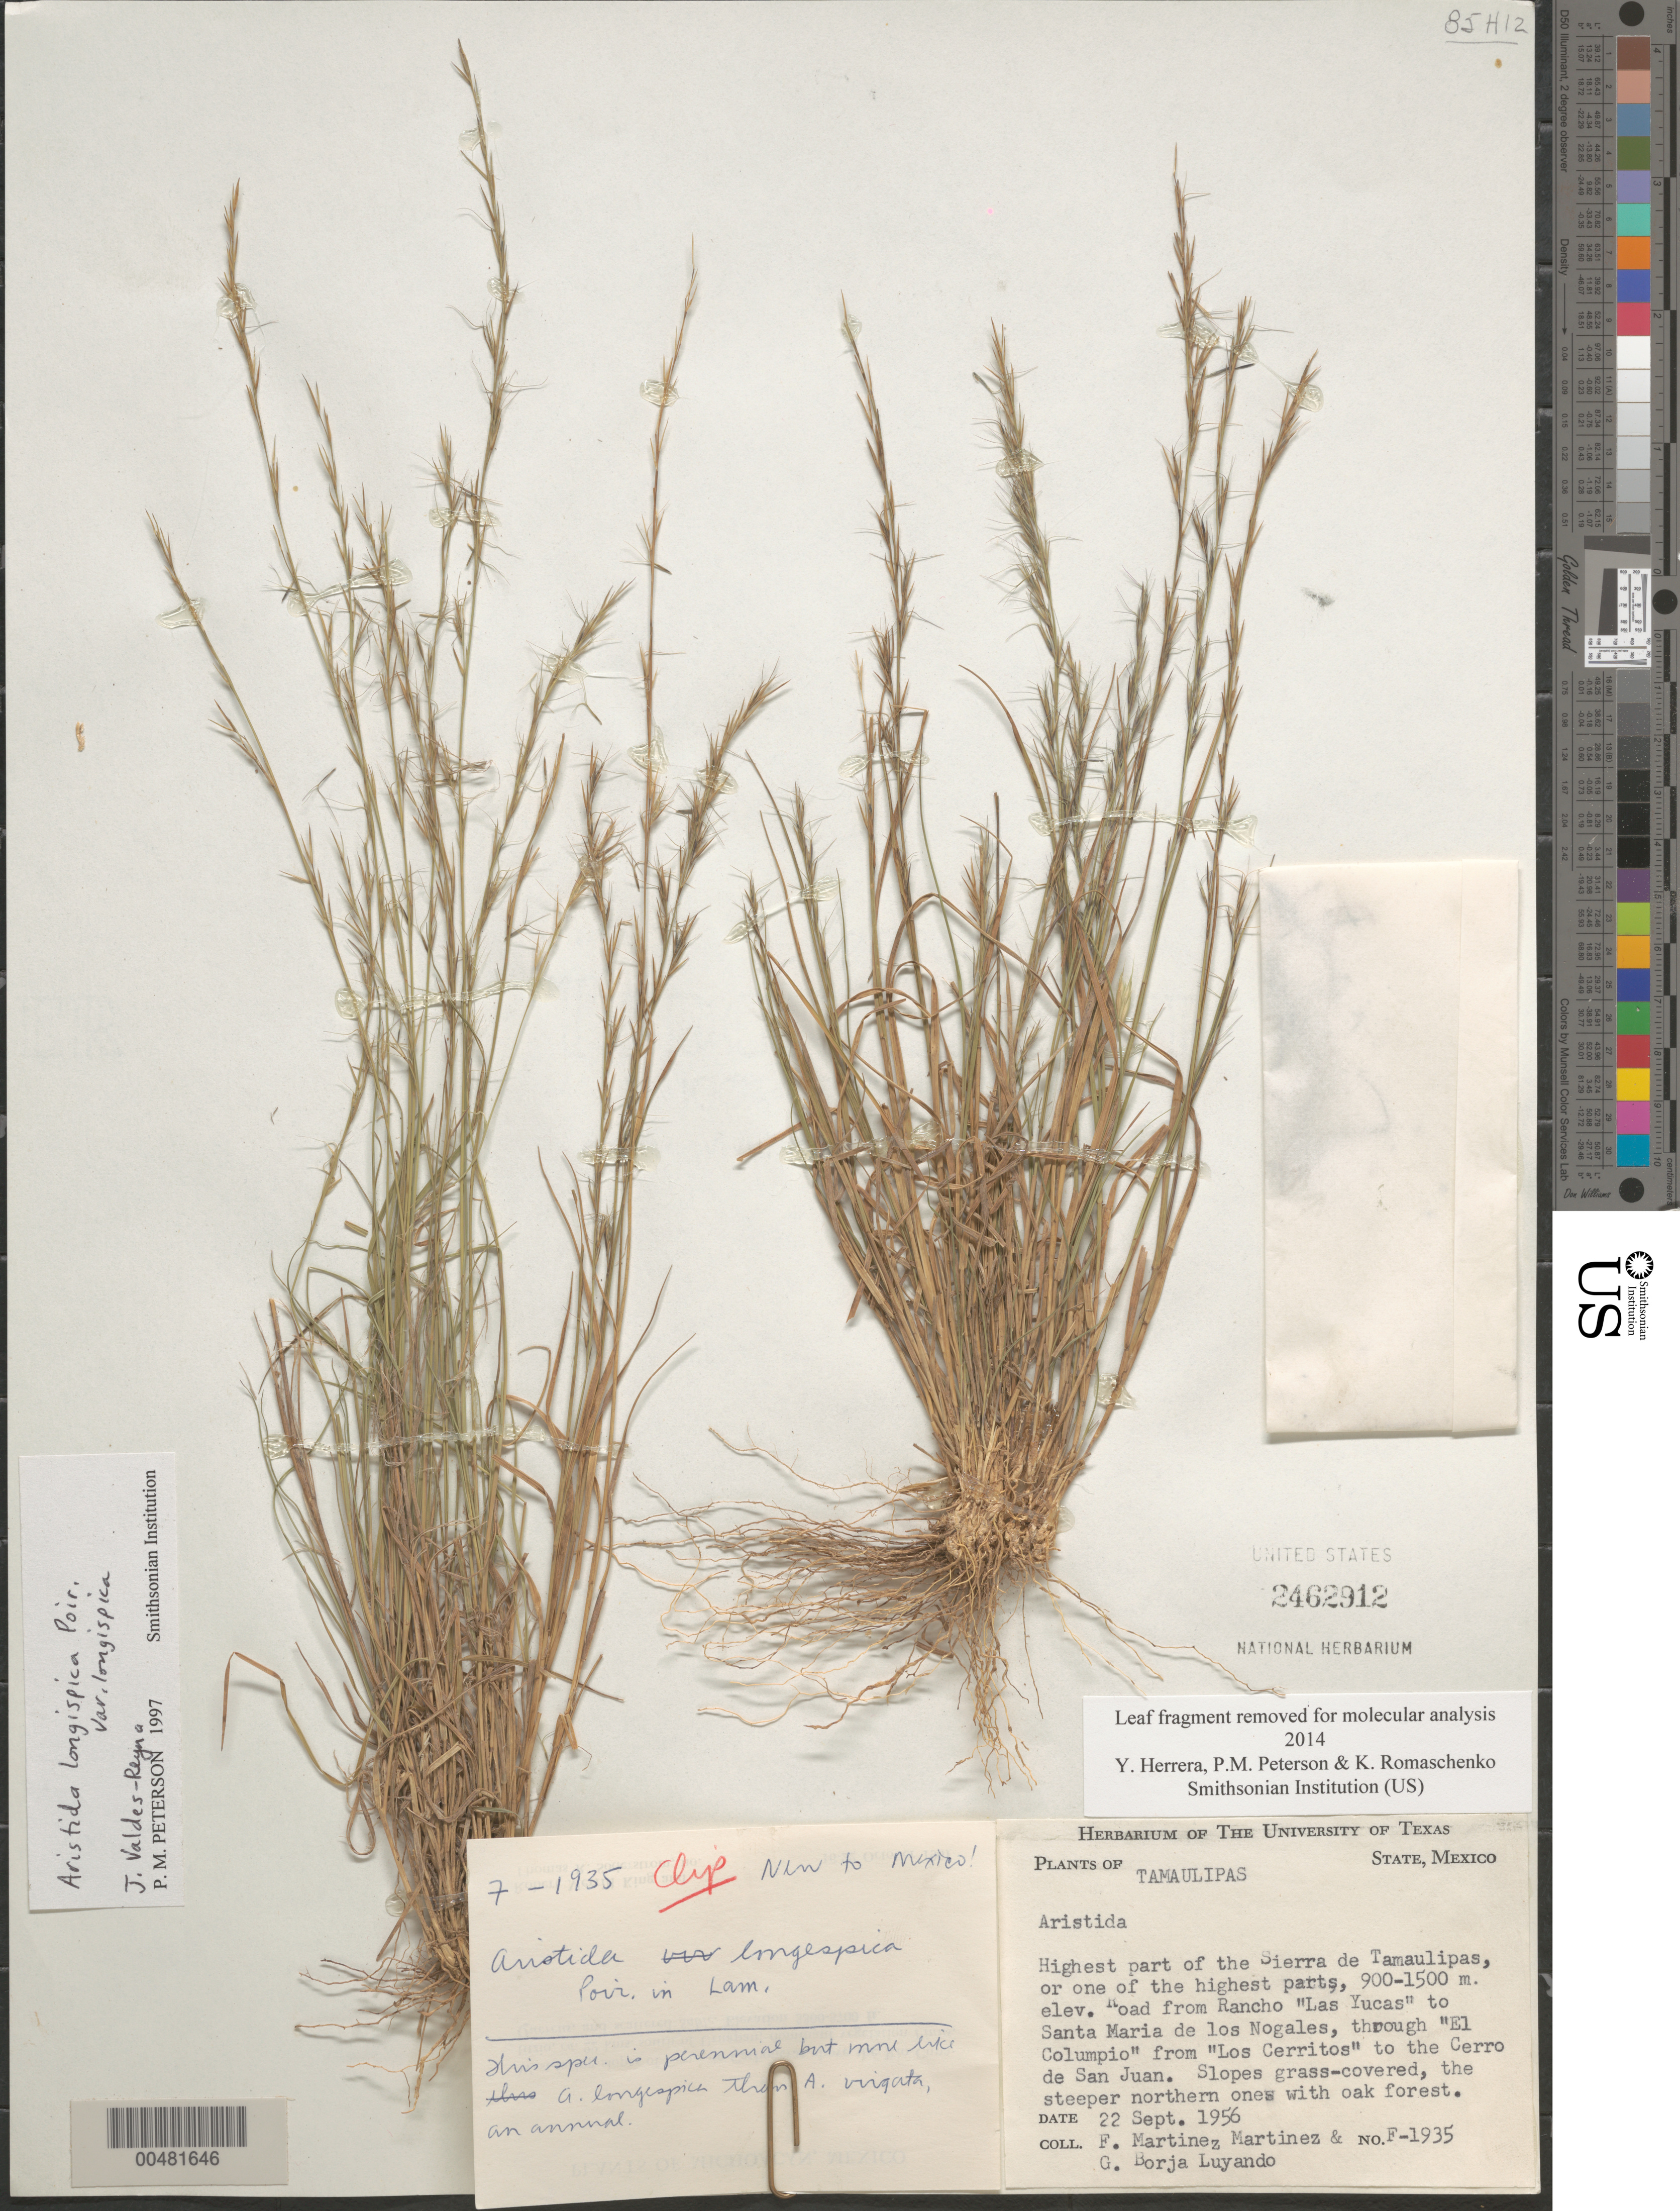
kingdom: Plantae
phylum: Tracheophyta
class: Liliopsida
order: Poales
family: Poaceae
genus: Aristida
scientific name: Aristida longespica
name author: Poir.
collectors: F. Martinez-M. & Borja-Luyando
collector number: F-1935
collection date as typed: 22 Sep 1956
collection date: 1956-09-22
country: Mexico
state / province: Tamaulipas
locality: Highest part of the Sierra de Tamaulipas or 1 of the highest parts, rd from Rancho Las Yucas to Santa Maria de los Nogales,...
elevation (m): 900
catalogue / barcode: US 2462912